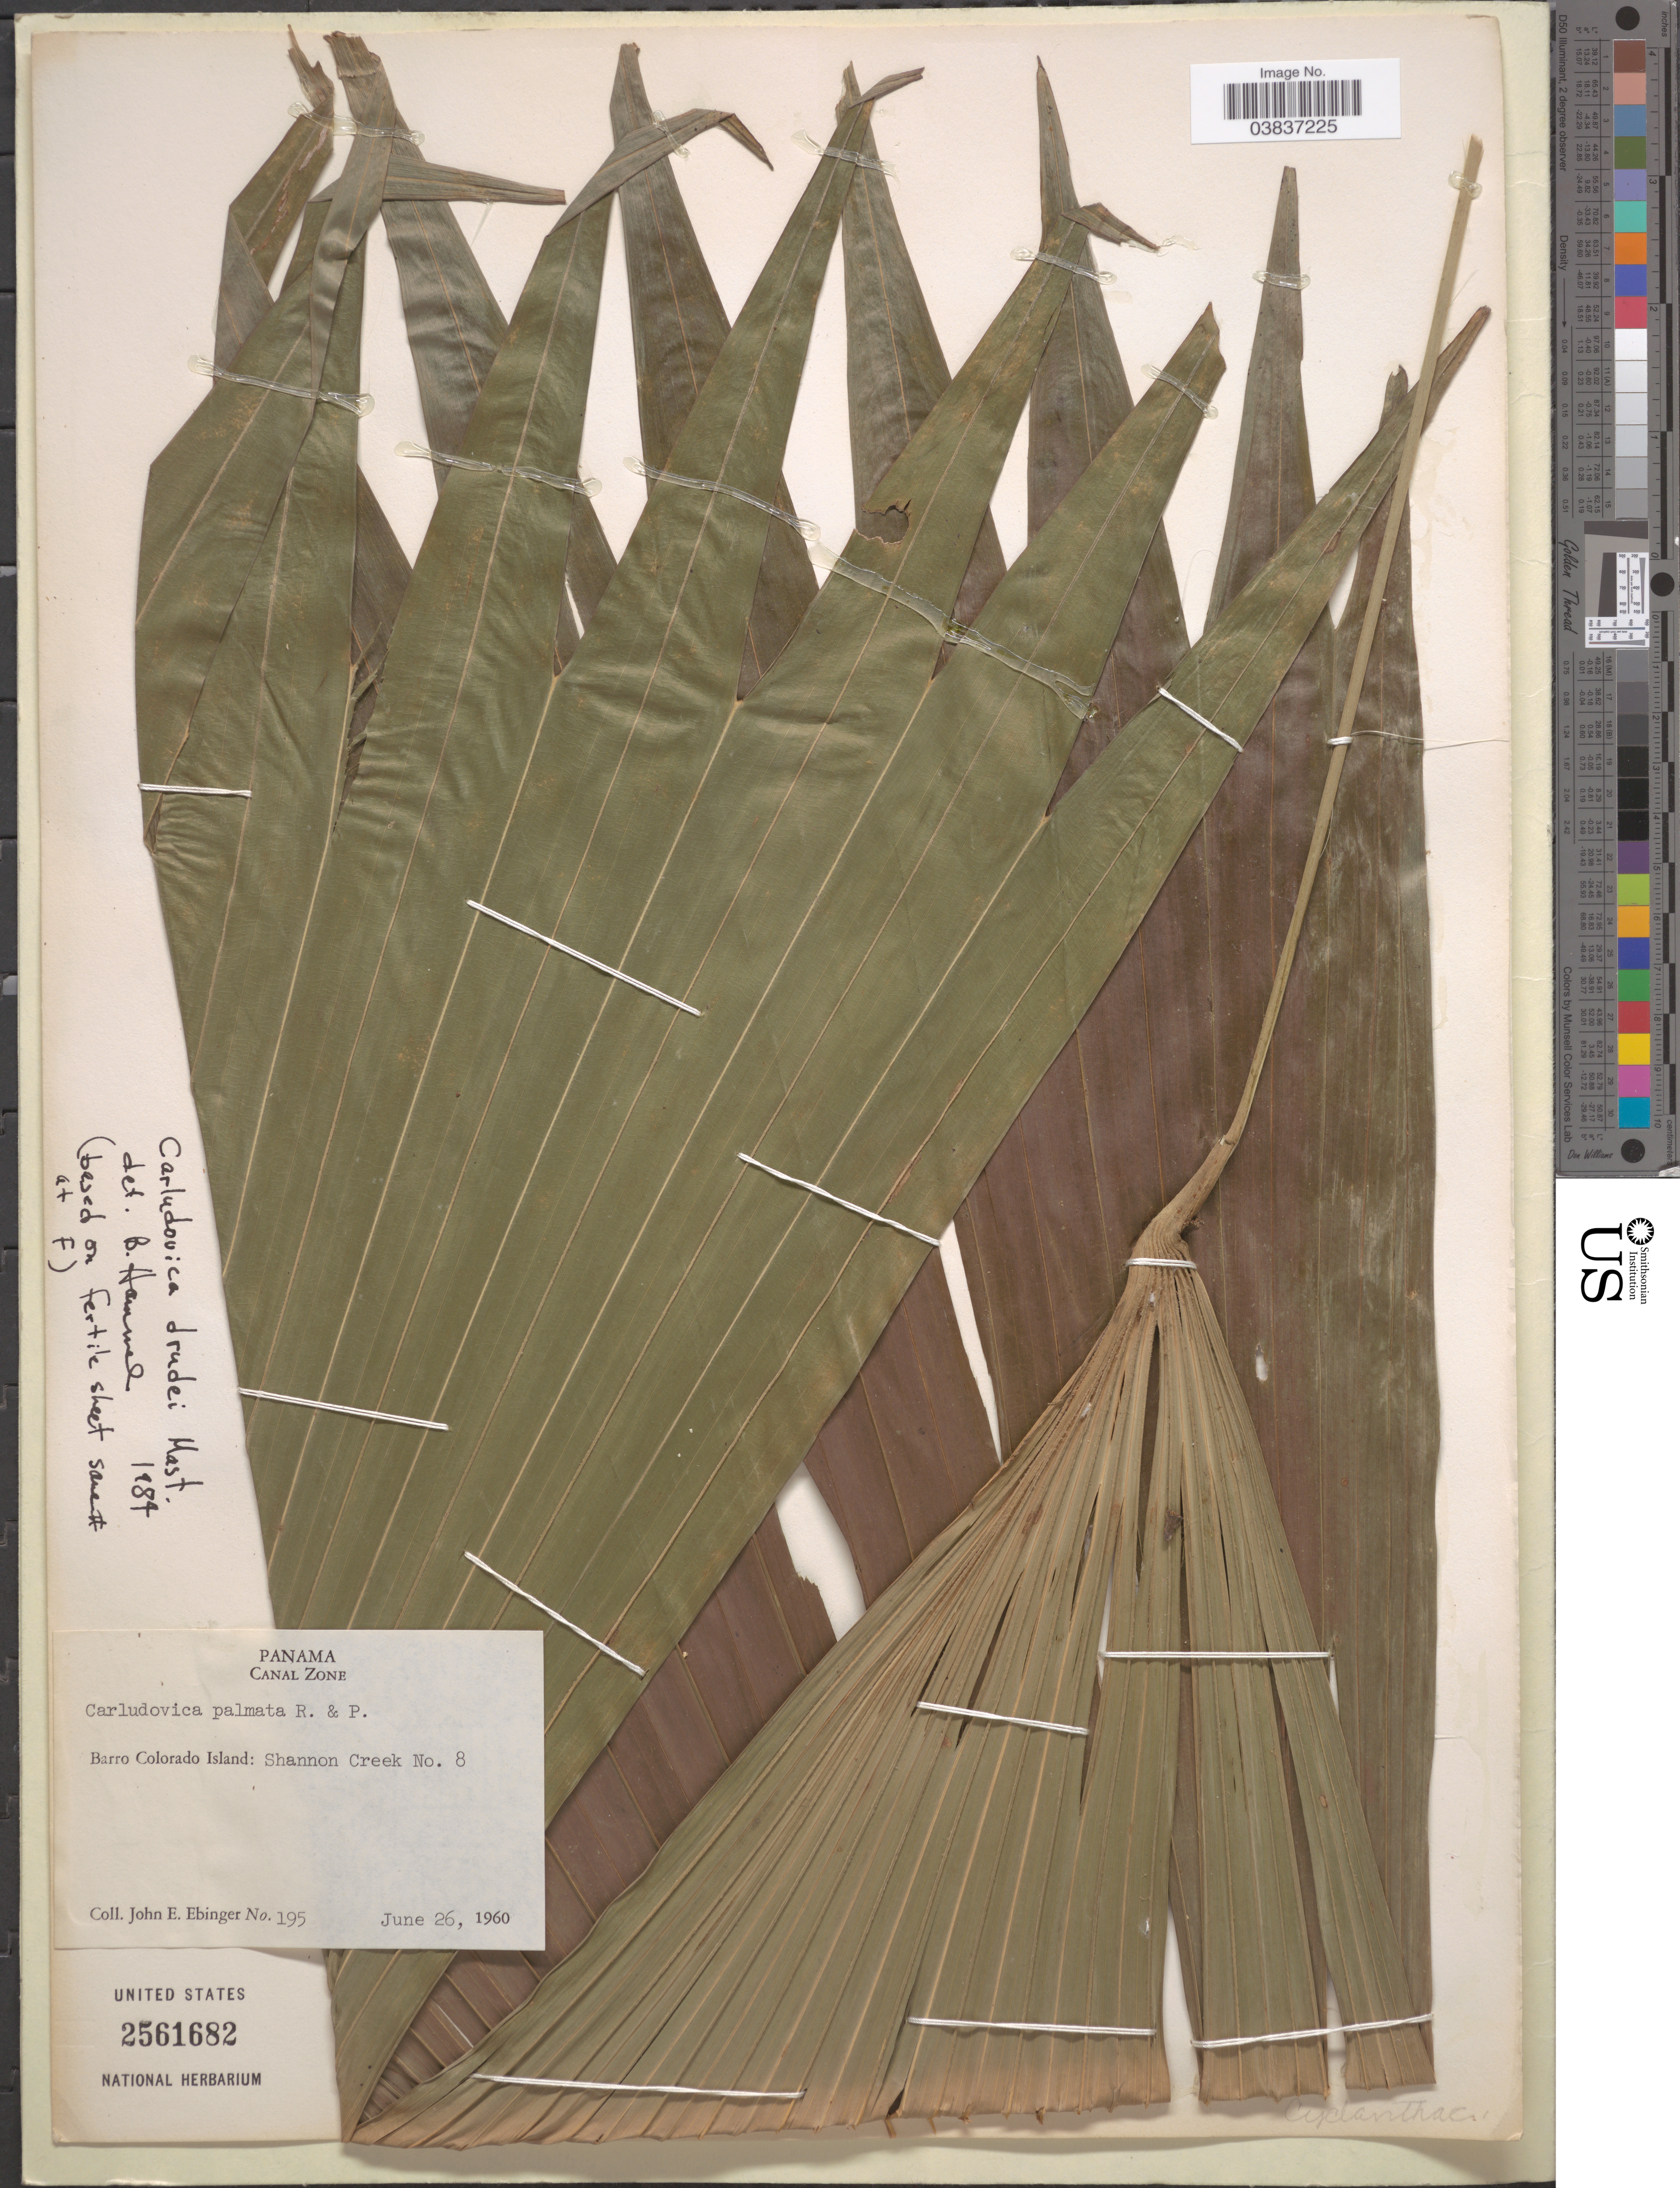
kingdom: Plantae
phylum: Tracheophyta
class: Liliopsida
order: Pandanales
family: Cyclanthaceae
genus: Carludovica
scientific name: Carludovica drudei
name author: Mast.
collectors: J. Ebinger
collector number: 195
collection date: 1960-06-26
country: Panama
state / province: Panamá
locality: Canal Zone. Barro Colorado Island: Shannon Creek No. 8.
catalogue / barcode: US 2561682